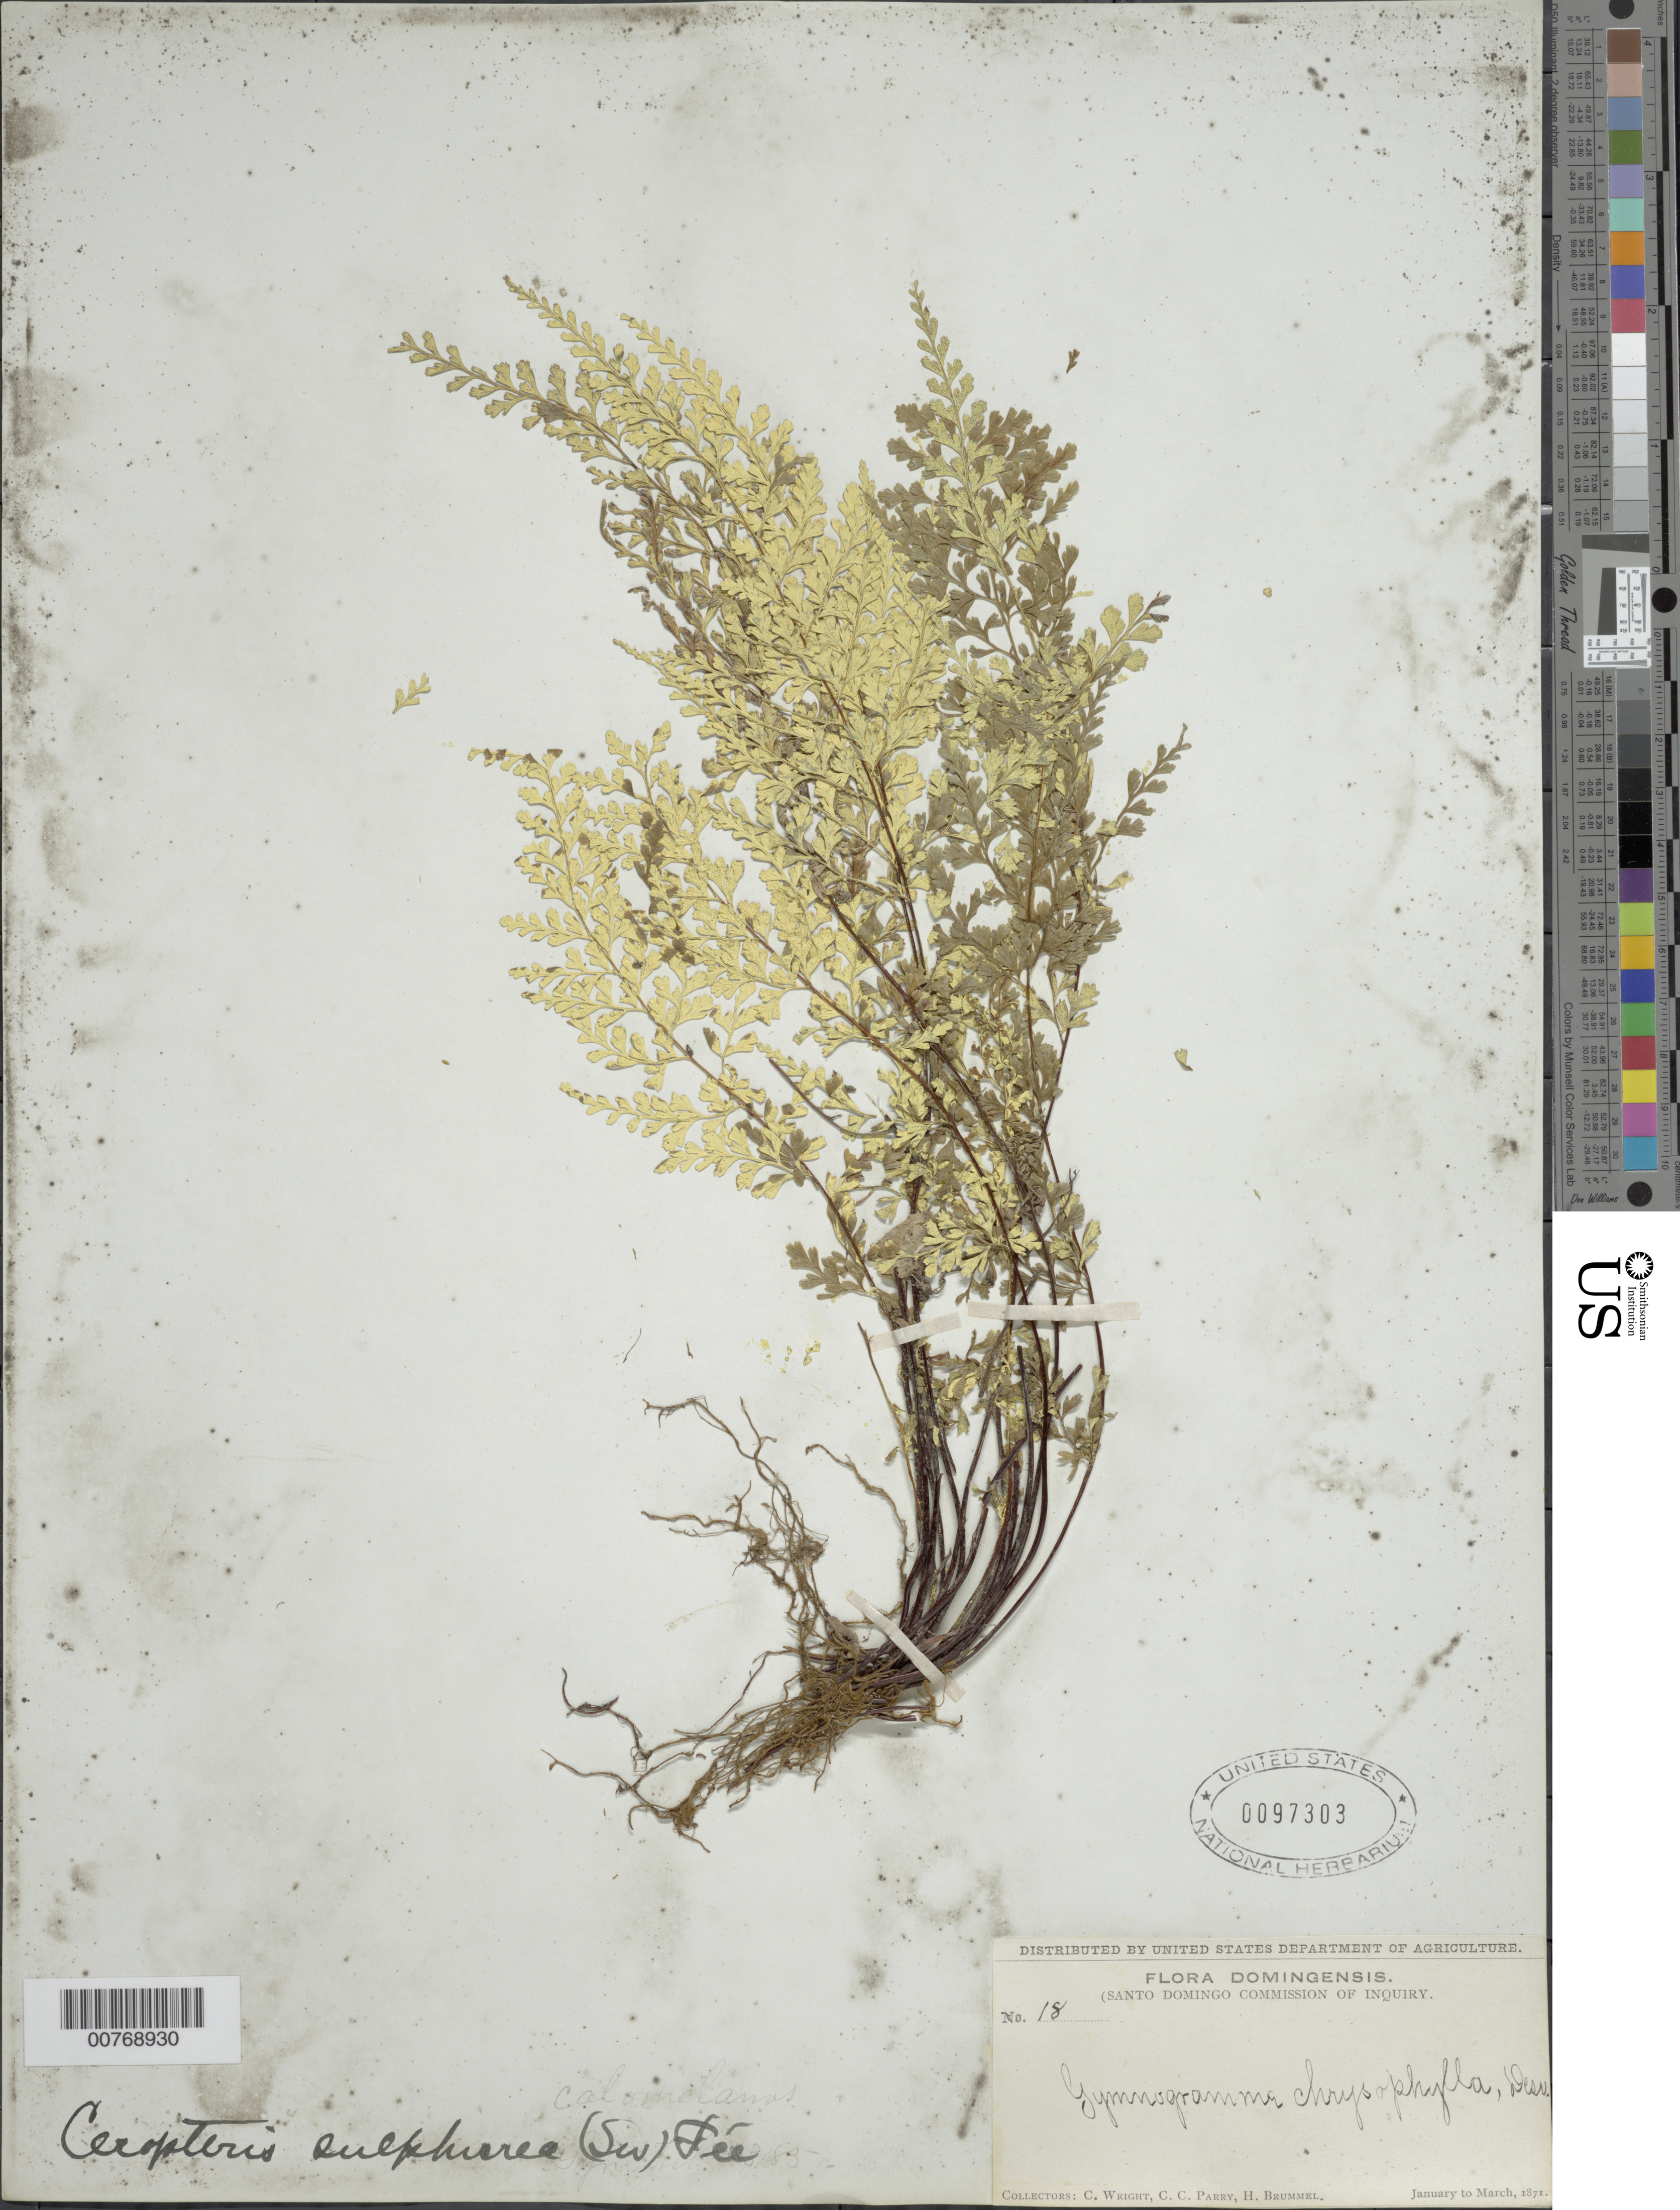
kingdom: Plantae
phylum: Tracheophyta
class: Polypodiopsida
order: Polypodiales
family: Pteridaceae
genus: Pityrogramma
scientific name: Pityrogramma sulphurea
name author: (Sw.) Maxon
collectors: C. Wright, C. C. Parry & H. Brummel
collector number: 18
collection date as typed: Jan 1871 to -- Mar 1871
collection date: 1871-01/1871-03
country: Dominican Republic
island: Hispaniola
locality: Santo Domingo Commission of Inquiry.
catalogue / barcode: US 97303